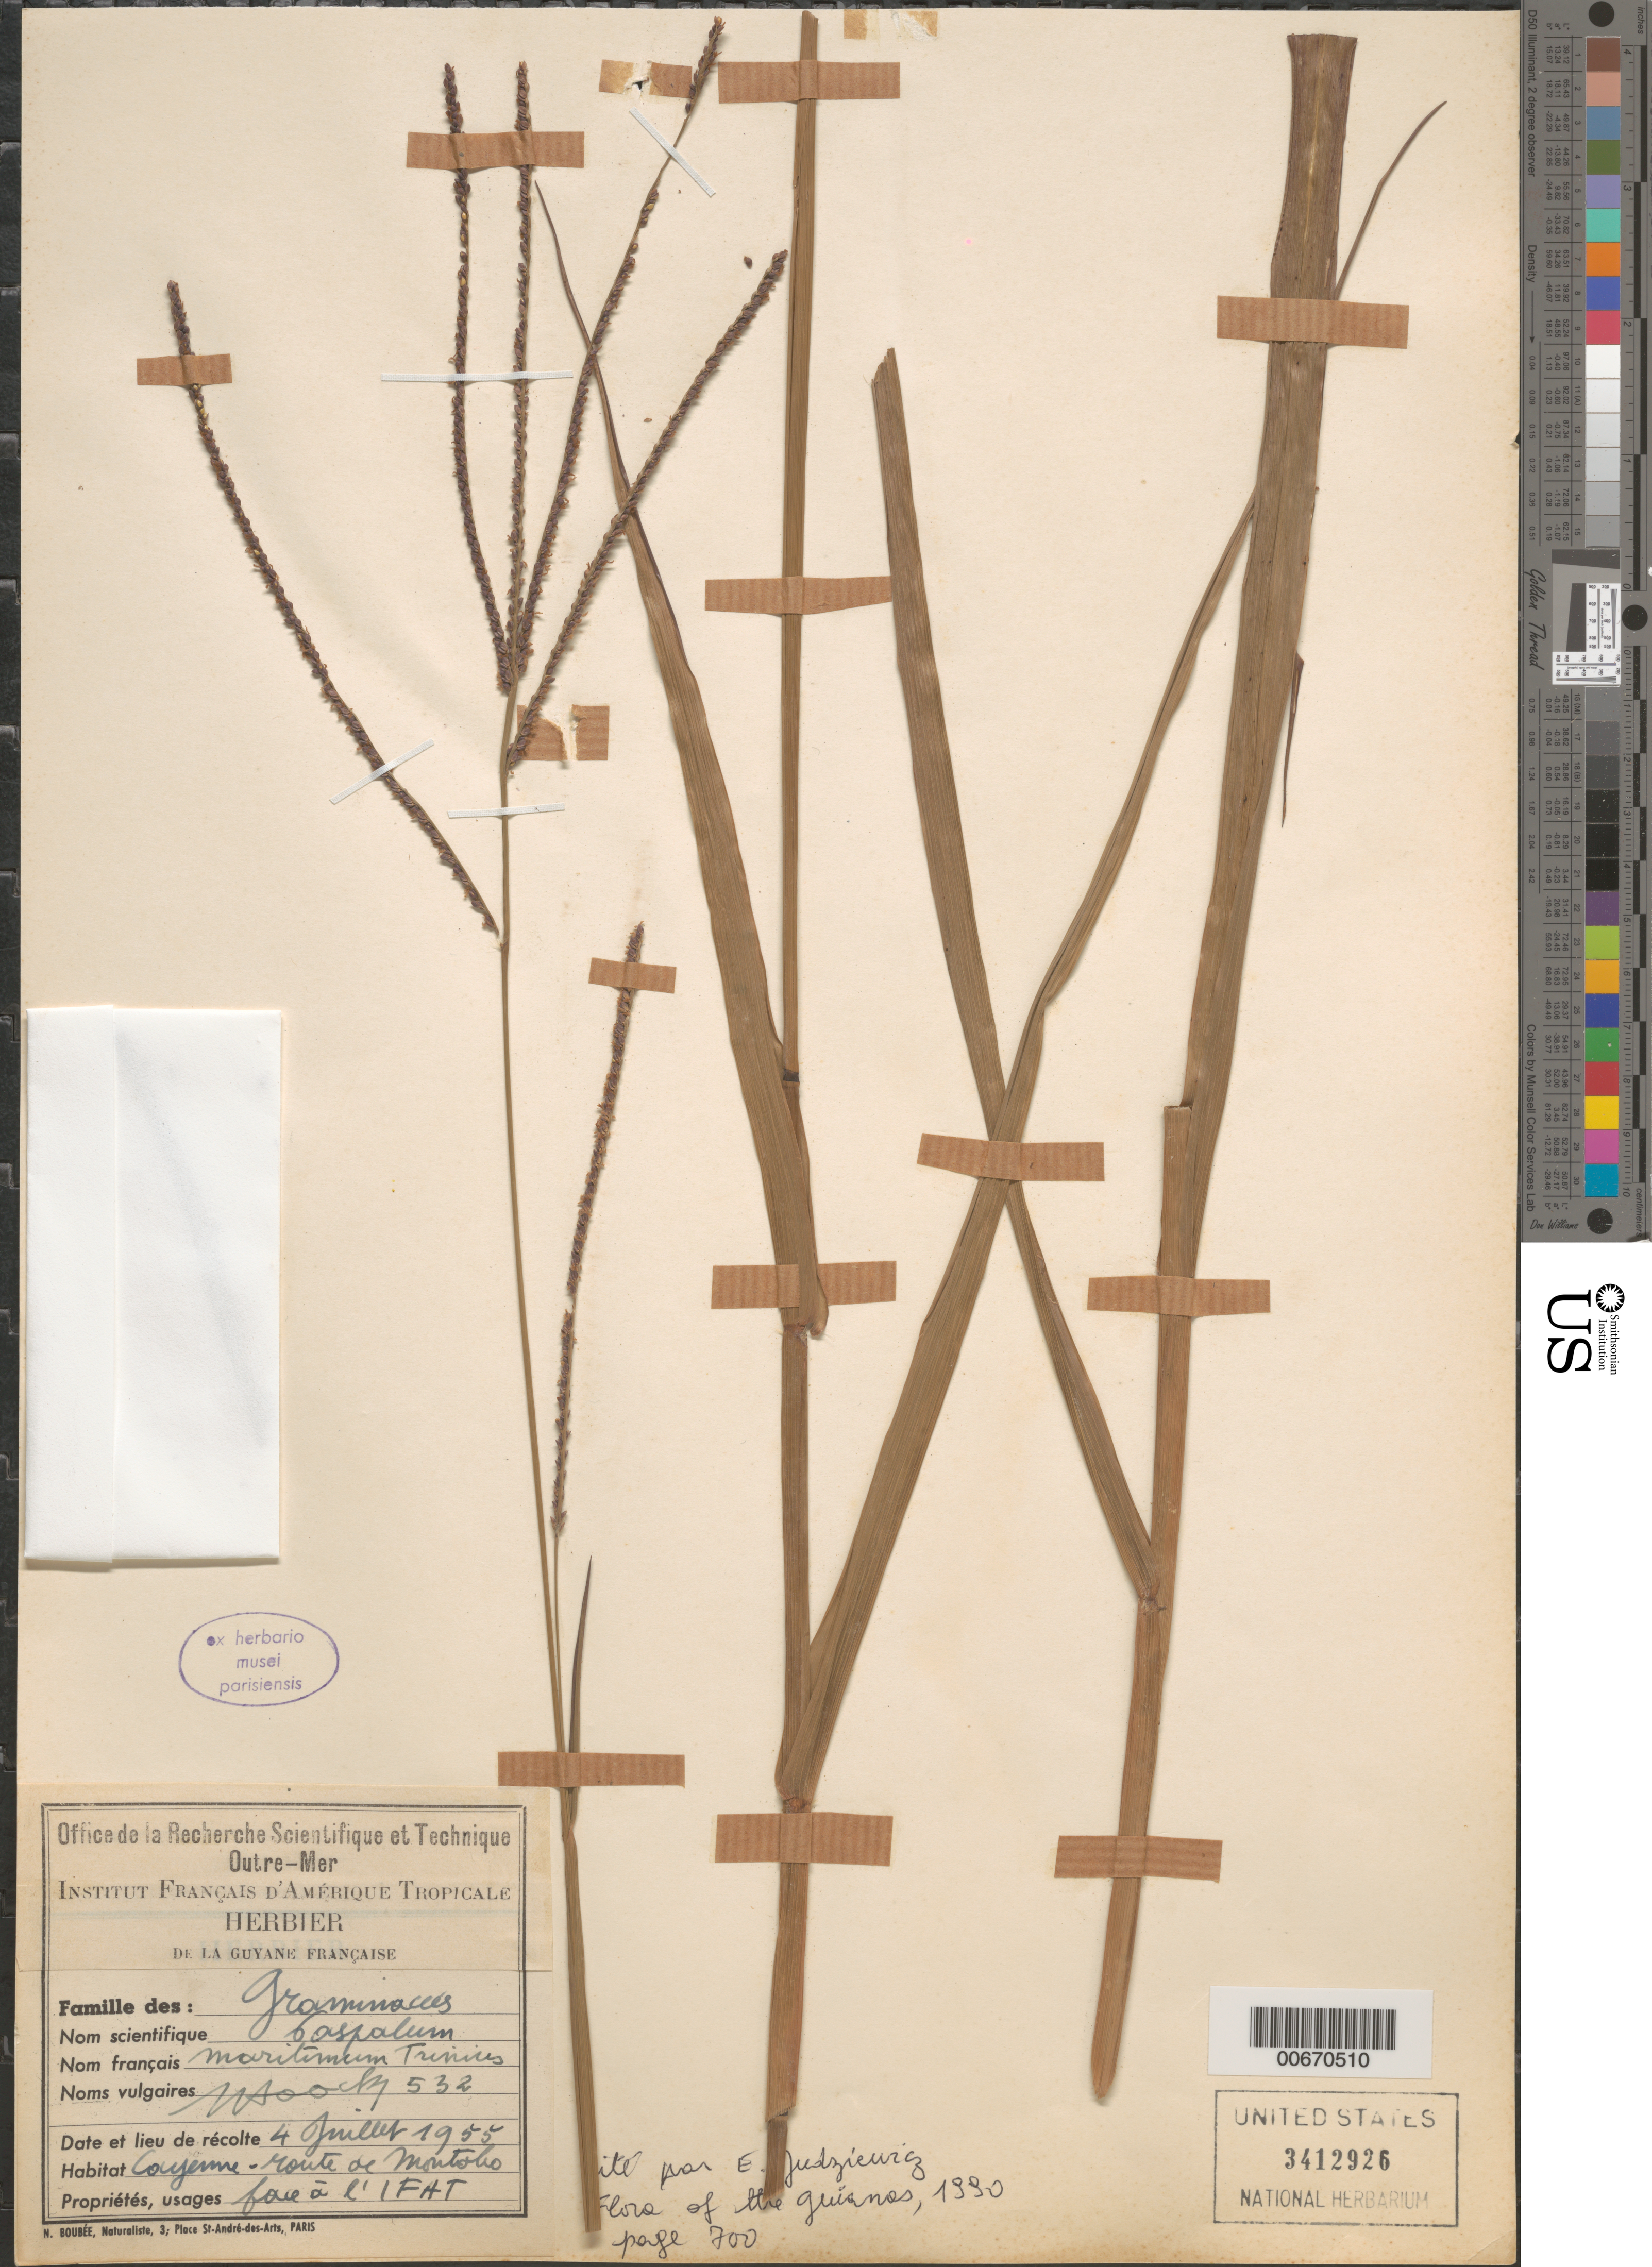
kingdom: Plantae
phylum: Tracheophyta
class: Liliopsida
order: Poales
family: Poaceae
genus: Paspalum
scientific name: Paspalum maritimum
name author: Trin.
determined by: Judziewicz, E. J.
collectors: J. Hoock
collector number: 532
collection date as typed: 4-Jul-55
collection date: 1955-07-04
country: French Guiana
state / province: Cayenne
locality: Cayenne, route de Montabo, face a l'IFAT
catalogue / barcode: US 3412926